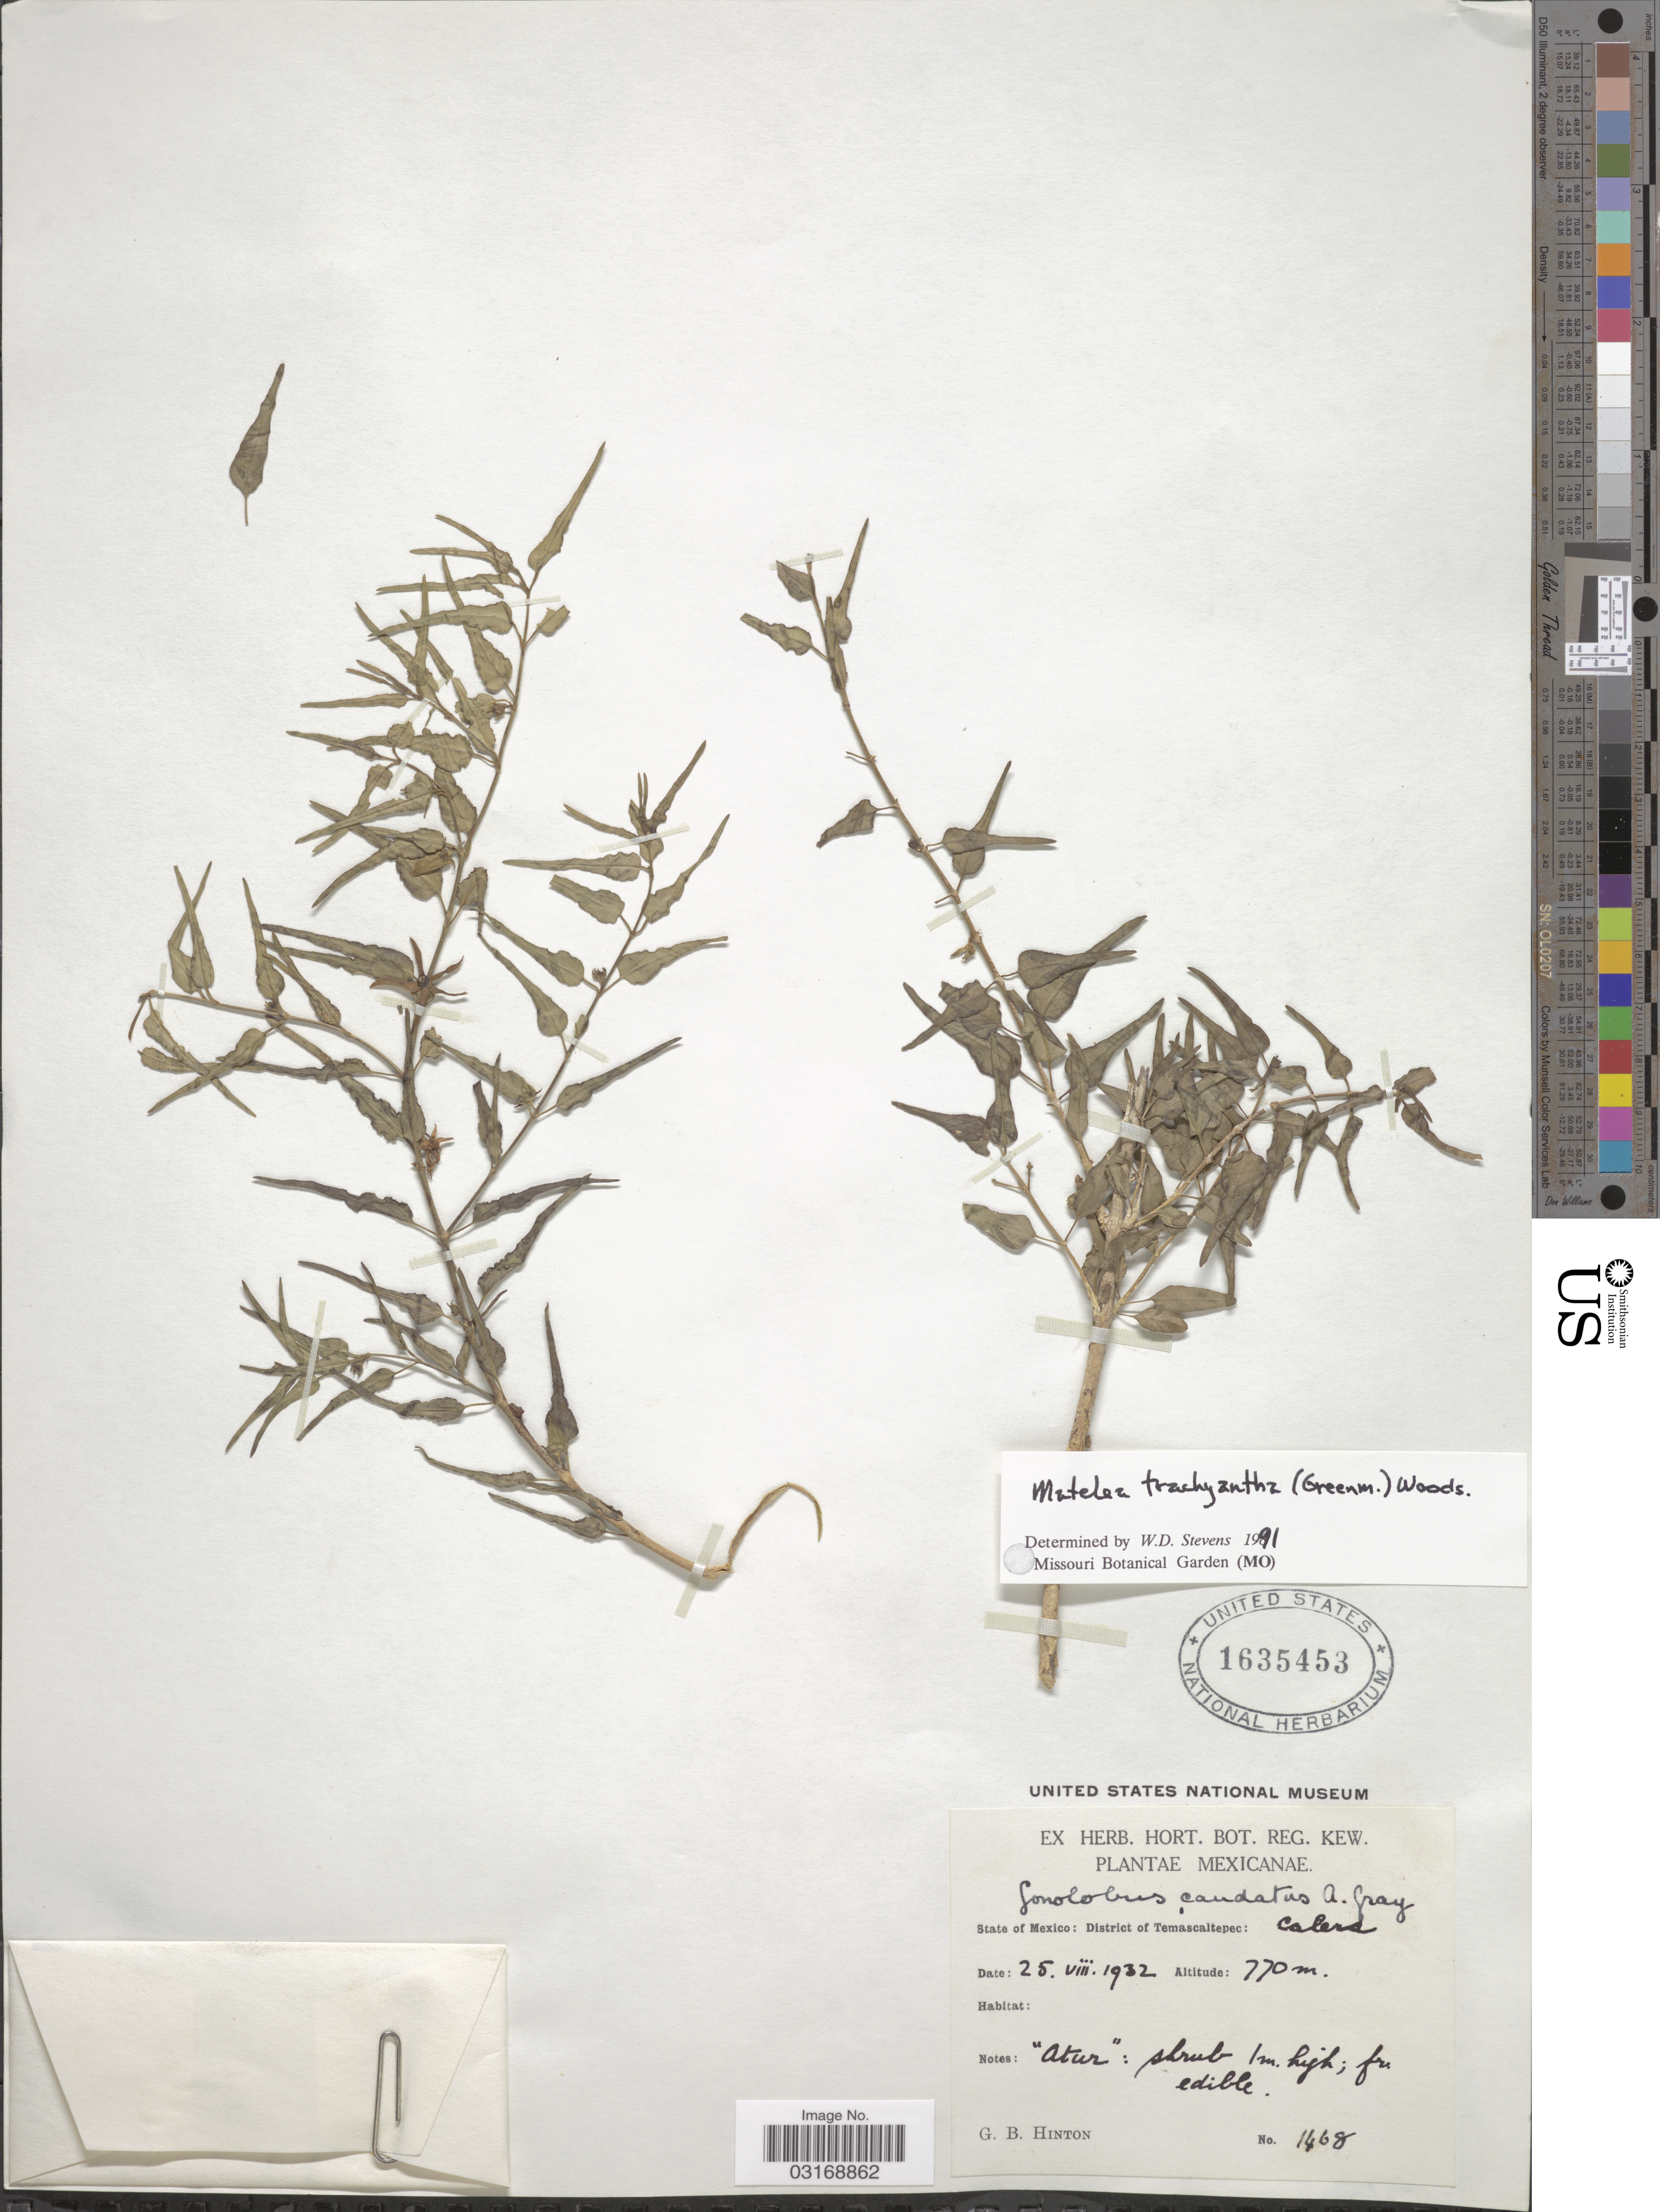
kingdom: Plantae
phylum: Tracheophyta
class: Magnoliopsida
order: Gentianales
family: Apocynaceae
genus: Matelea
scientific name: Matelea trachyantha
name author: (Greenm.) W.D. Stevens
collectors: G. B. Hinton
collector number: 1468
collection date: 1932-08-25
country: Mexico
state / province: México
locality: District of Temascaltepec: Calera.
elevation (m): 770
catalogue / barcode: US 1635453